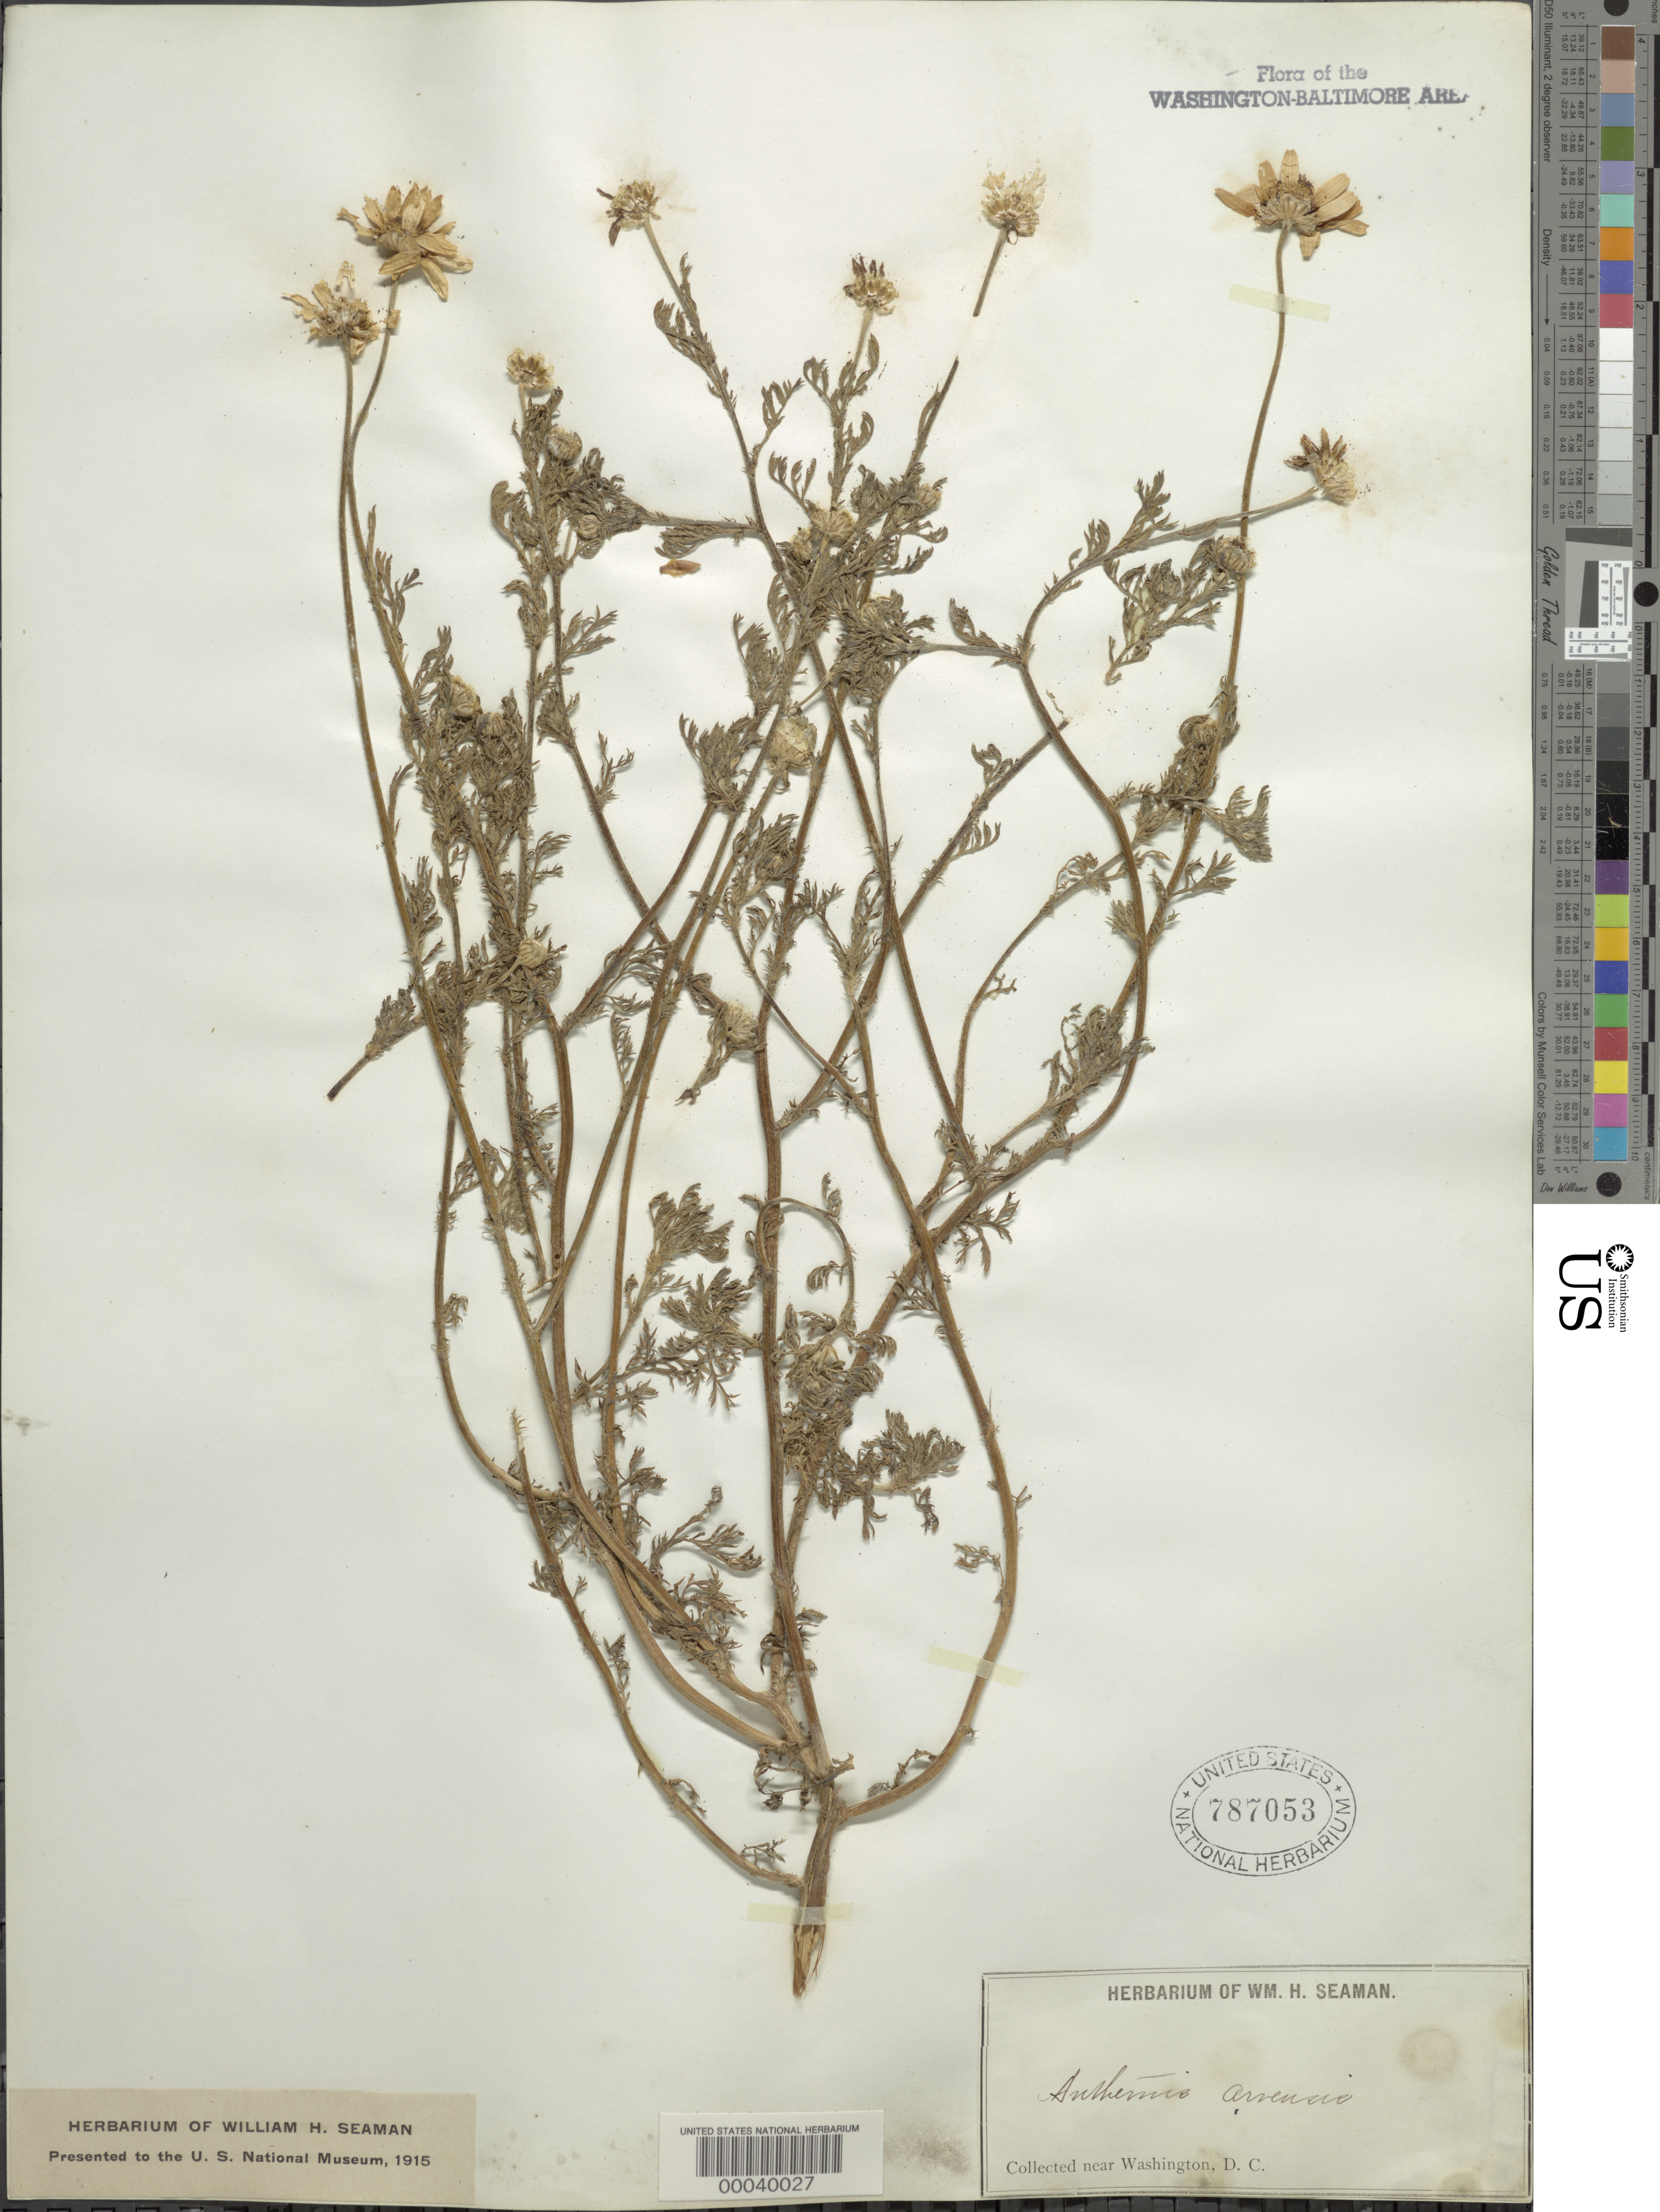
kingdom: Plantae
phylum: Tracheophyta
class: Magnoliopsida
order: Asterales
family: Asteraceae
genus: Anthemis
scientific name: Anthemis arvensis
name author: L.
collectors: W. Seaman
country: United States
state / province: District of Columbia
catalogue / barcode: US 787053